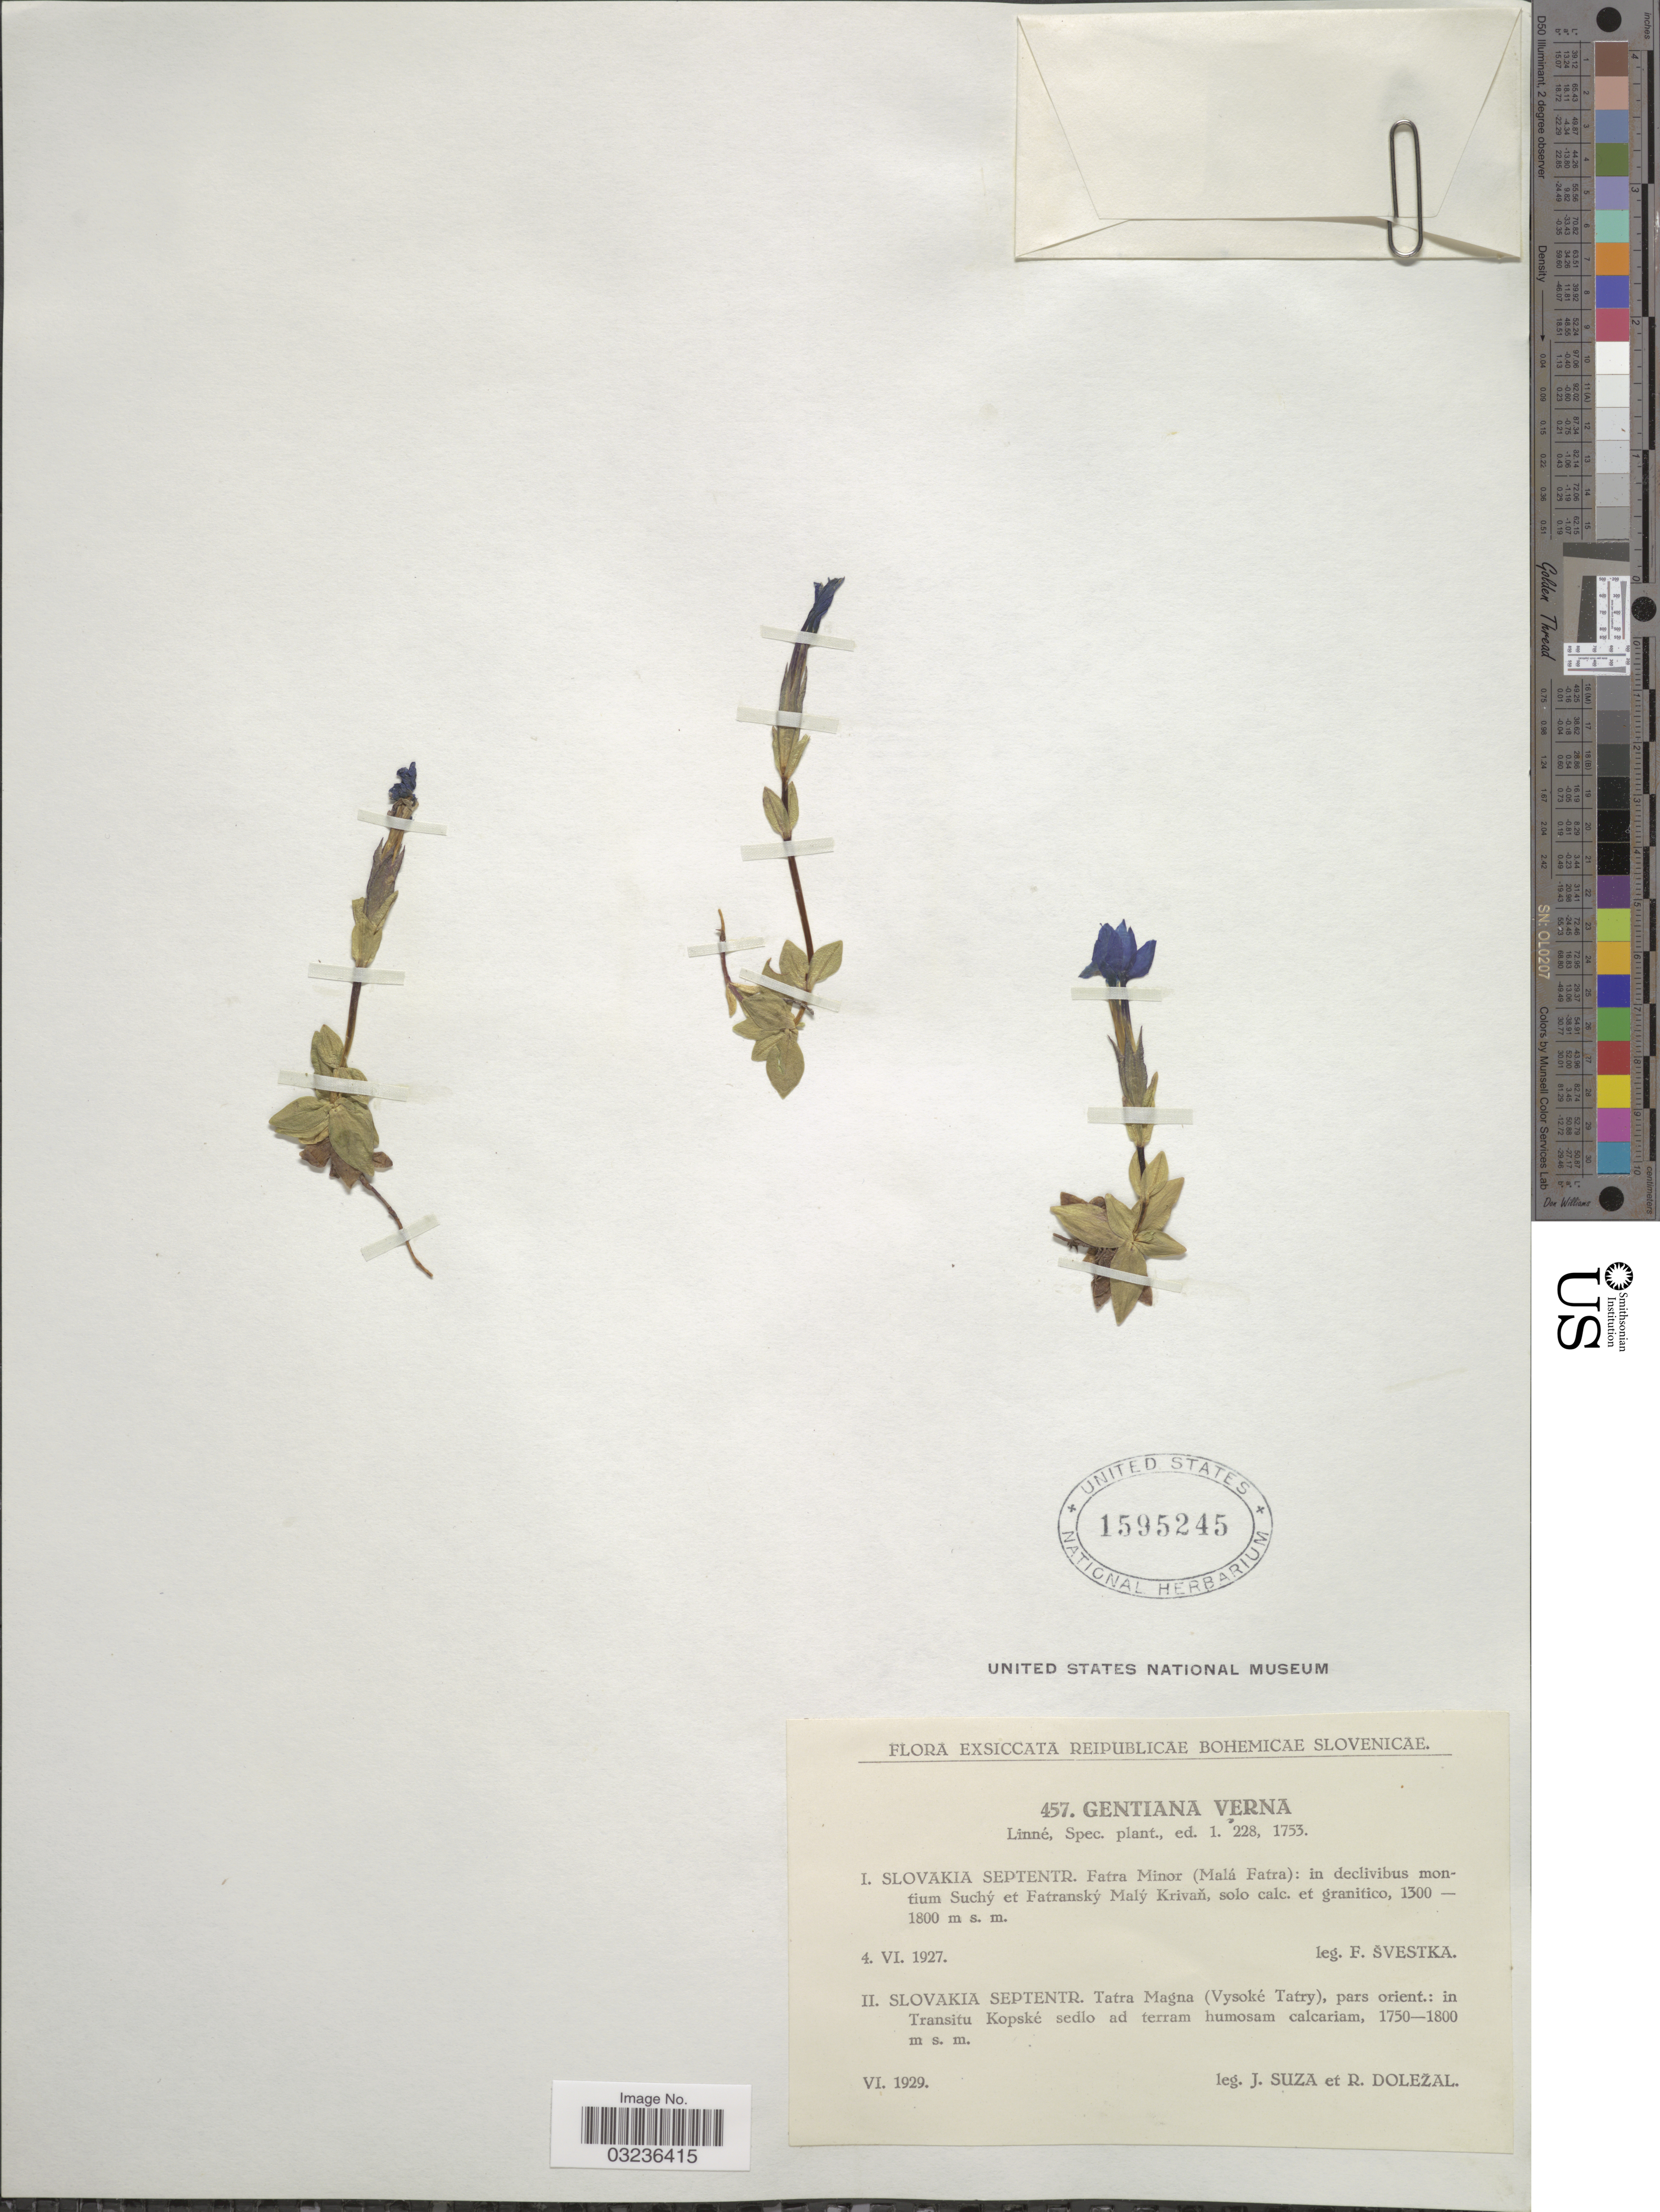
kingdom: Plantae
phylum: Tracheophyta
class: Magnoliopsida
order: Gentianales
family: Gentianaceae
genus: Gentiana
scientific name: Gentiana verna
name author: L.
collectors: J. Suza & R. Dolezal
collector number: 457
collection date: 1929-06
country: Slovakia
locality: Slovakia Septentr. Tatra Magna (Vysoké Tatry), pars orient.: in Transitu Kopské sedlo ad terram humosam calcariam.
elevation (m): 1750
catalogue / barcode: US 1595245-2